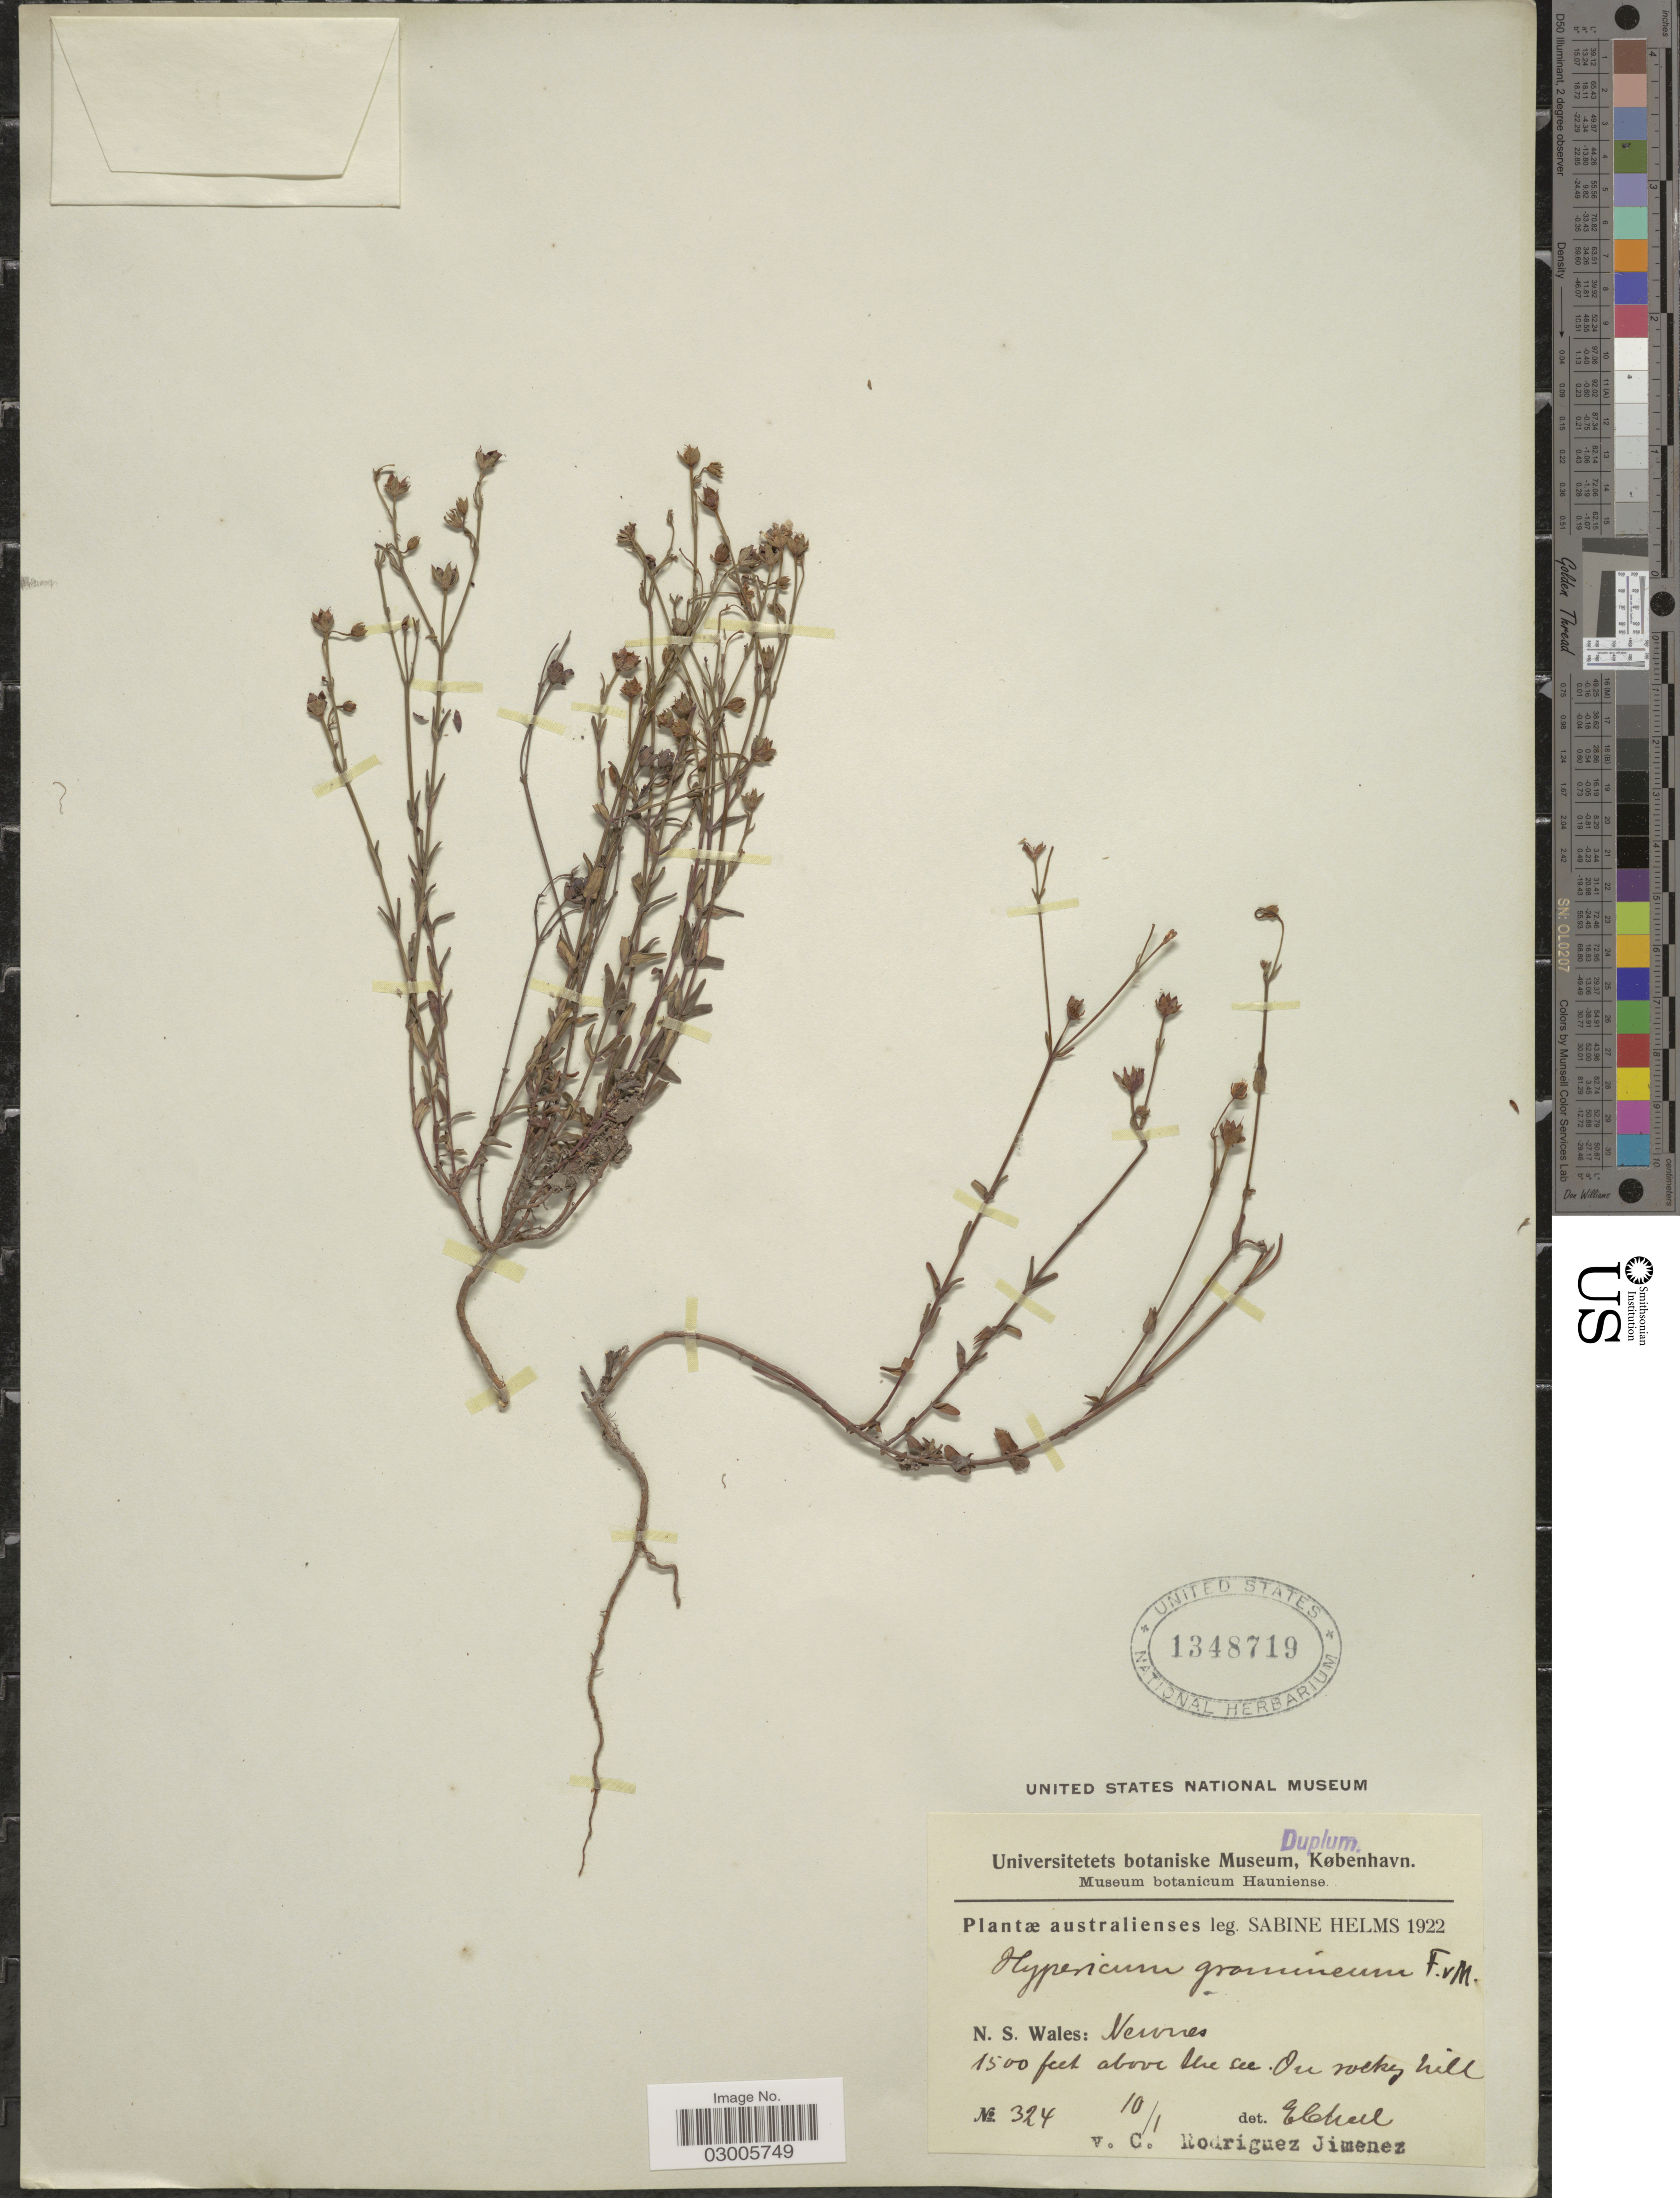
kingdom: Plantae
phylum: Tracheophyta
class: Magnoliopsida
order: Malpighiales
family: Hypericaceae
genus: Hypericum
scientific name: Hypericum gramineum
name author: G. Forst.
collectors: S. Helms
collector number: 324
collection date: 1922-01-10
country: Australia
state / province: New South Wales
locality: Newnes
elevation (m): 457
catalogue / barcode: US 1348719